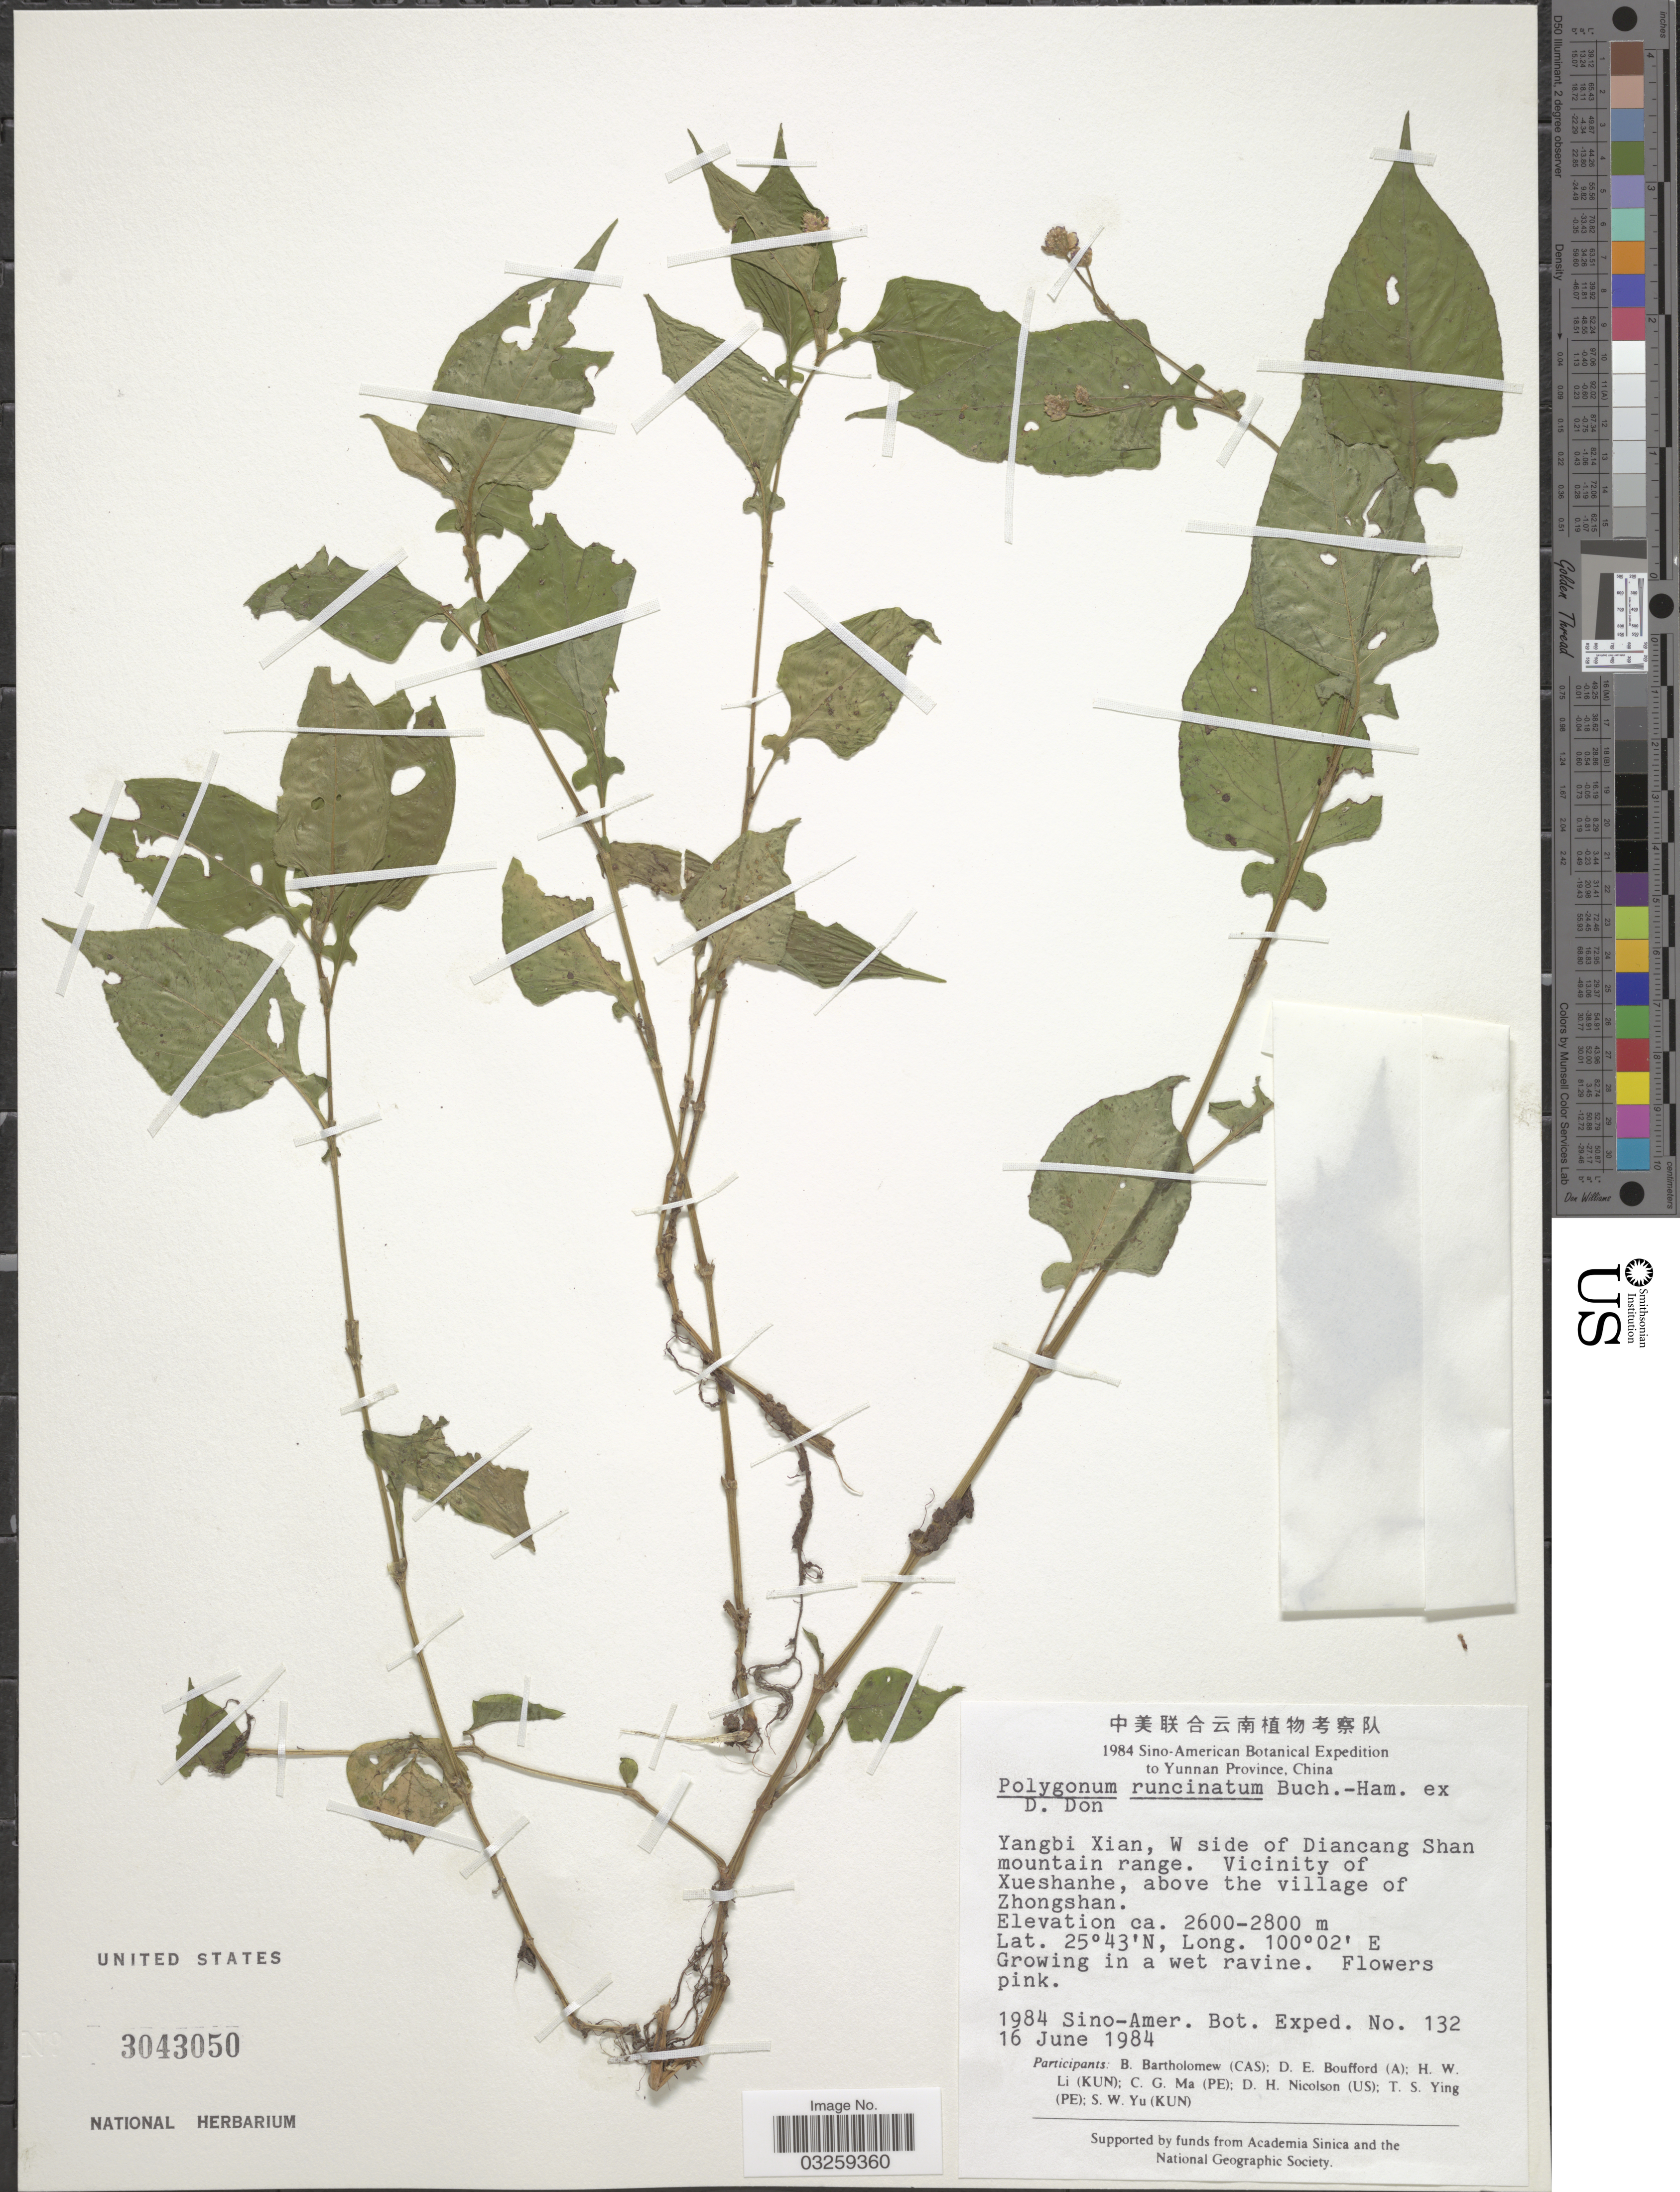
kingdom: Plantae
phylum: Tracheophyta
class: Magnoliopsida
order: Caryophyllales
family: Polygonaceae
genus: Polygonum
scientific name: Polygonum runcinatum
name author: Buch.-Ham. ex D. Don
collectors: Sino-Amer. Bot. Exped. 1984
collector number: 132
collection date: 1984-06-16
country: China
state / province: Yunnan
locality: Yangbi Xian, W side of Diancang Shan mountain range. Vicinity of Xueshanhe, above the village of Zhongshan.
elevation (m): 2600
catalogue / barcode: US 3043050